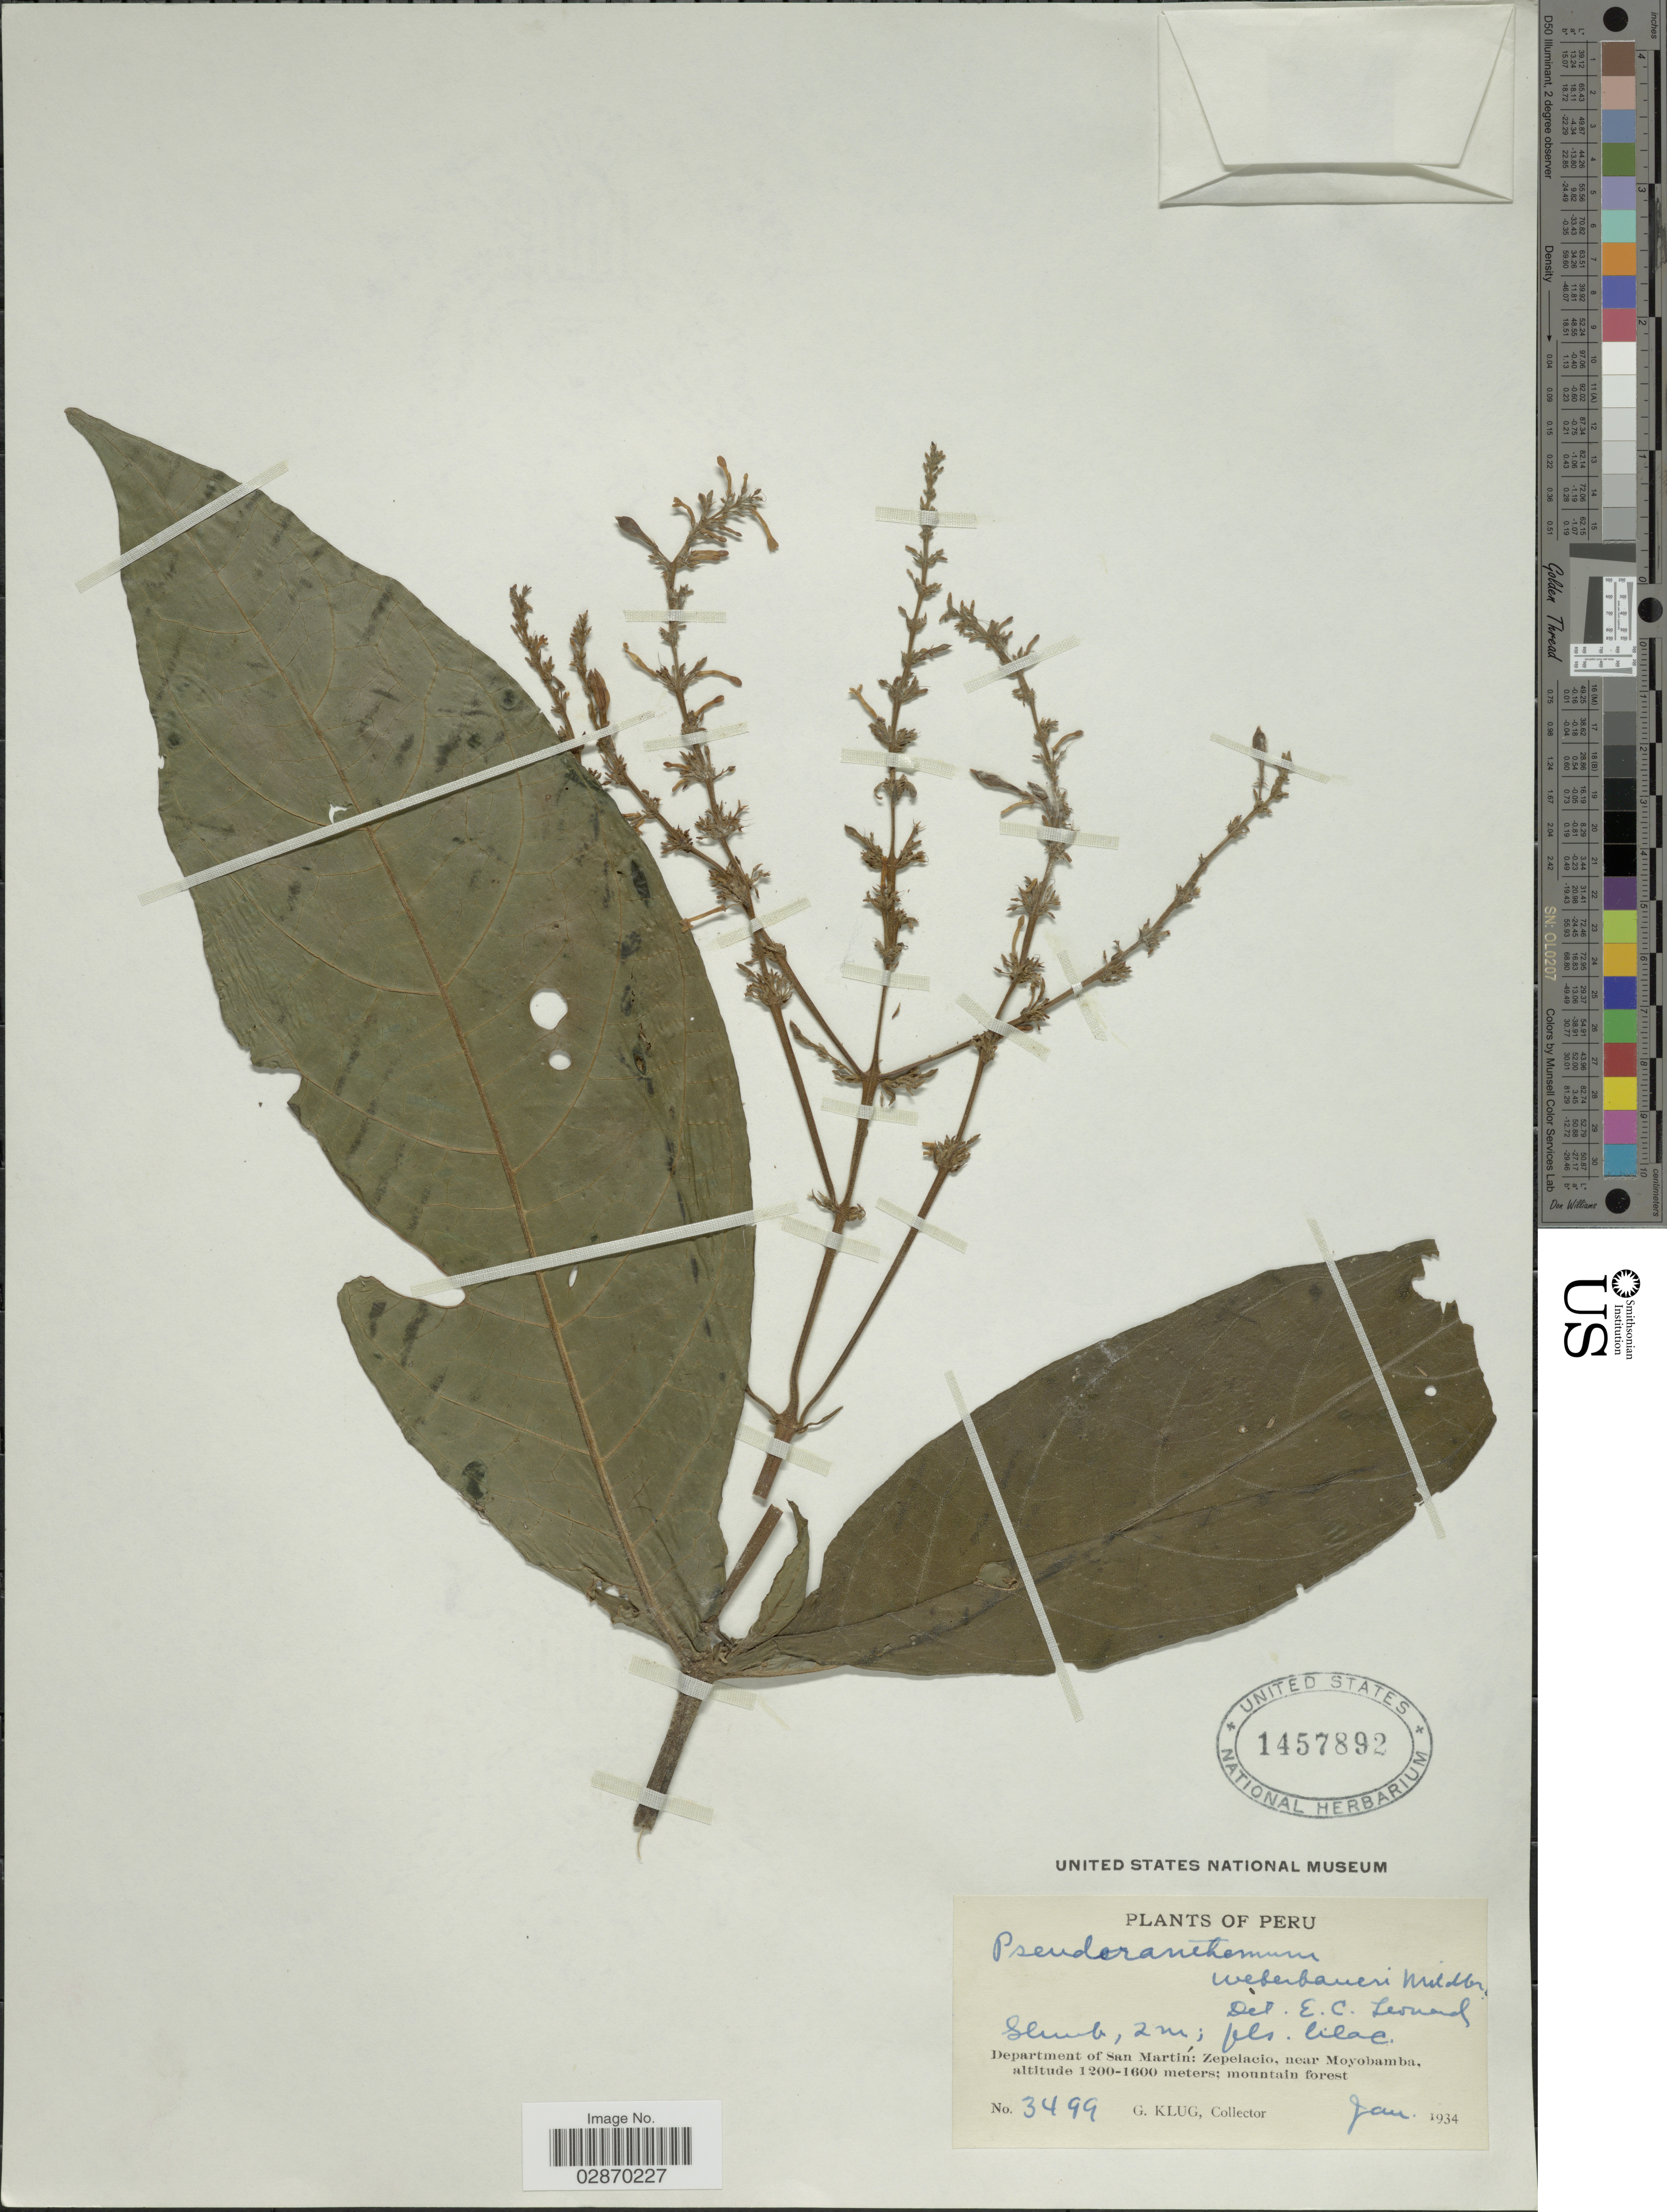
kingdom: Plantae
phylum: Tracheophyta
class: Magnoliopsida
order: Lamiales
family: Acanthaceae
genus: Pseuderanthemum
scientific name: Pseuderanthemum sp.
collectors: G. Klug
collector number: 3499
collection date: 1934-01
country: Peru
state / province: San Martín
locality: Department of San Martín: Zepelacio, near Moyobamba.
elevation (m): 1200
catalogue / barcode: US 1457892